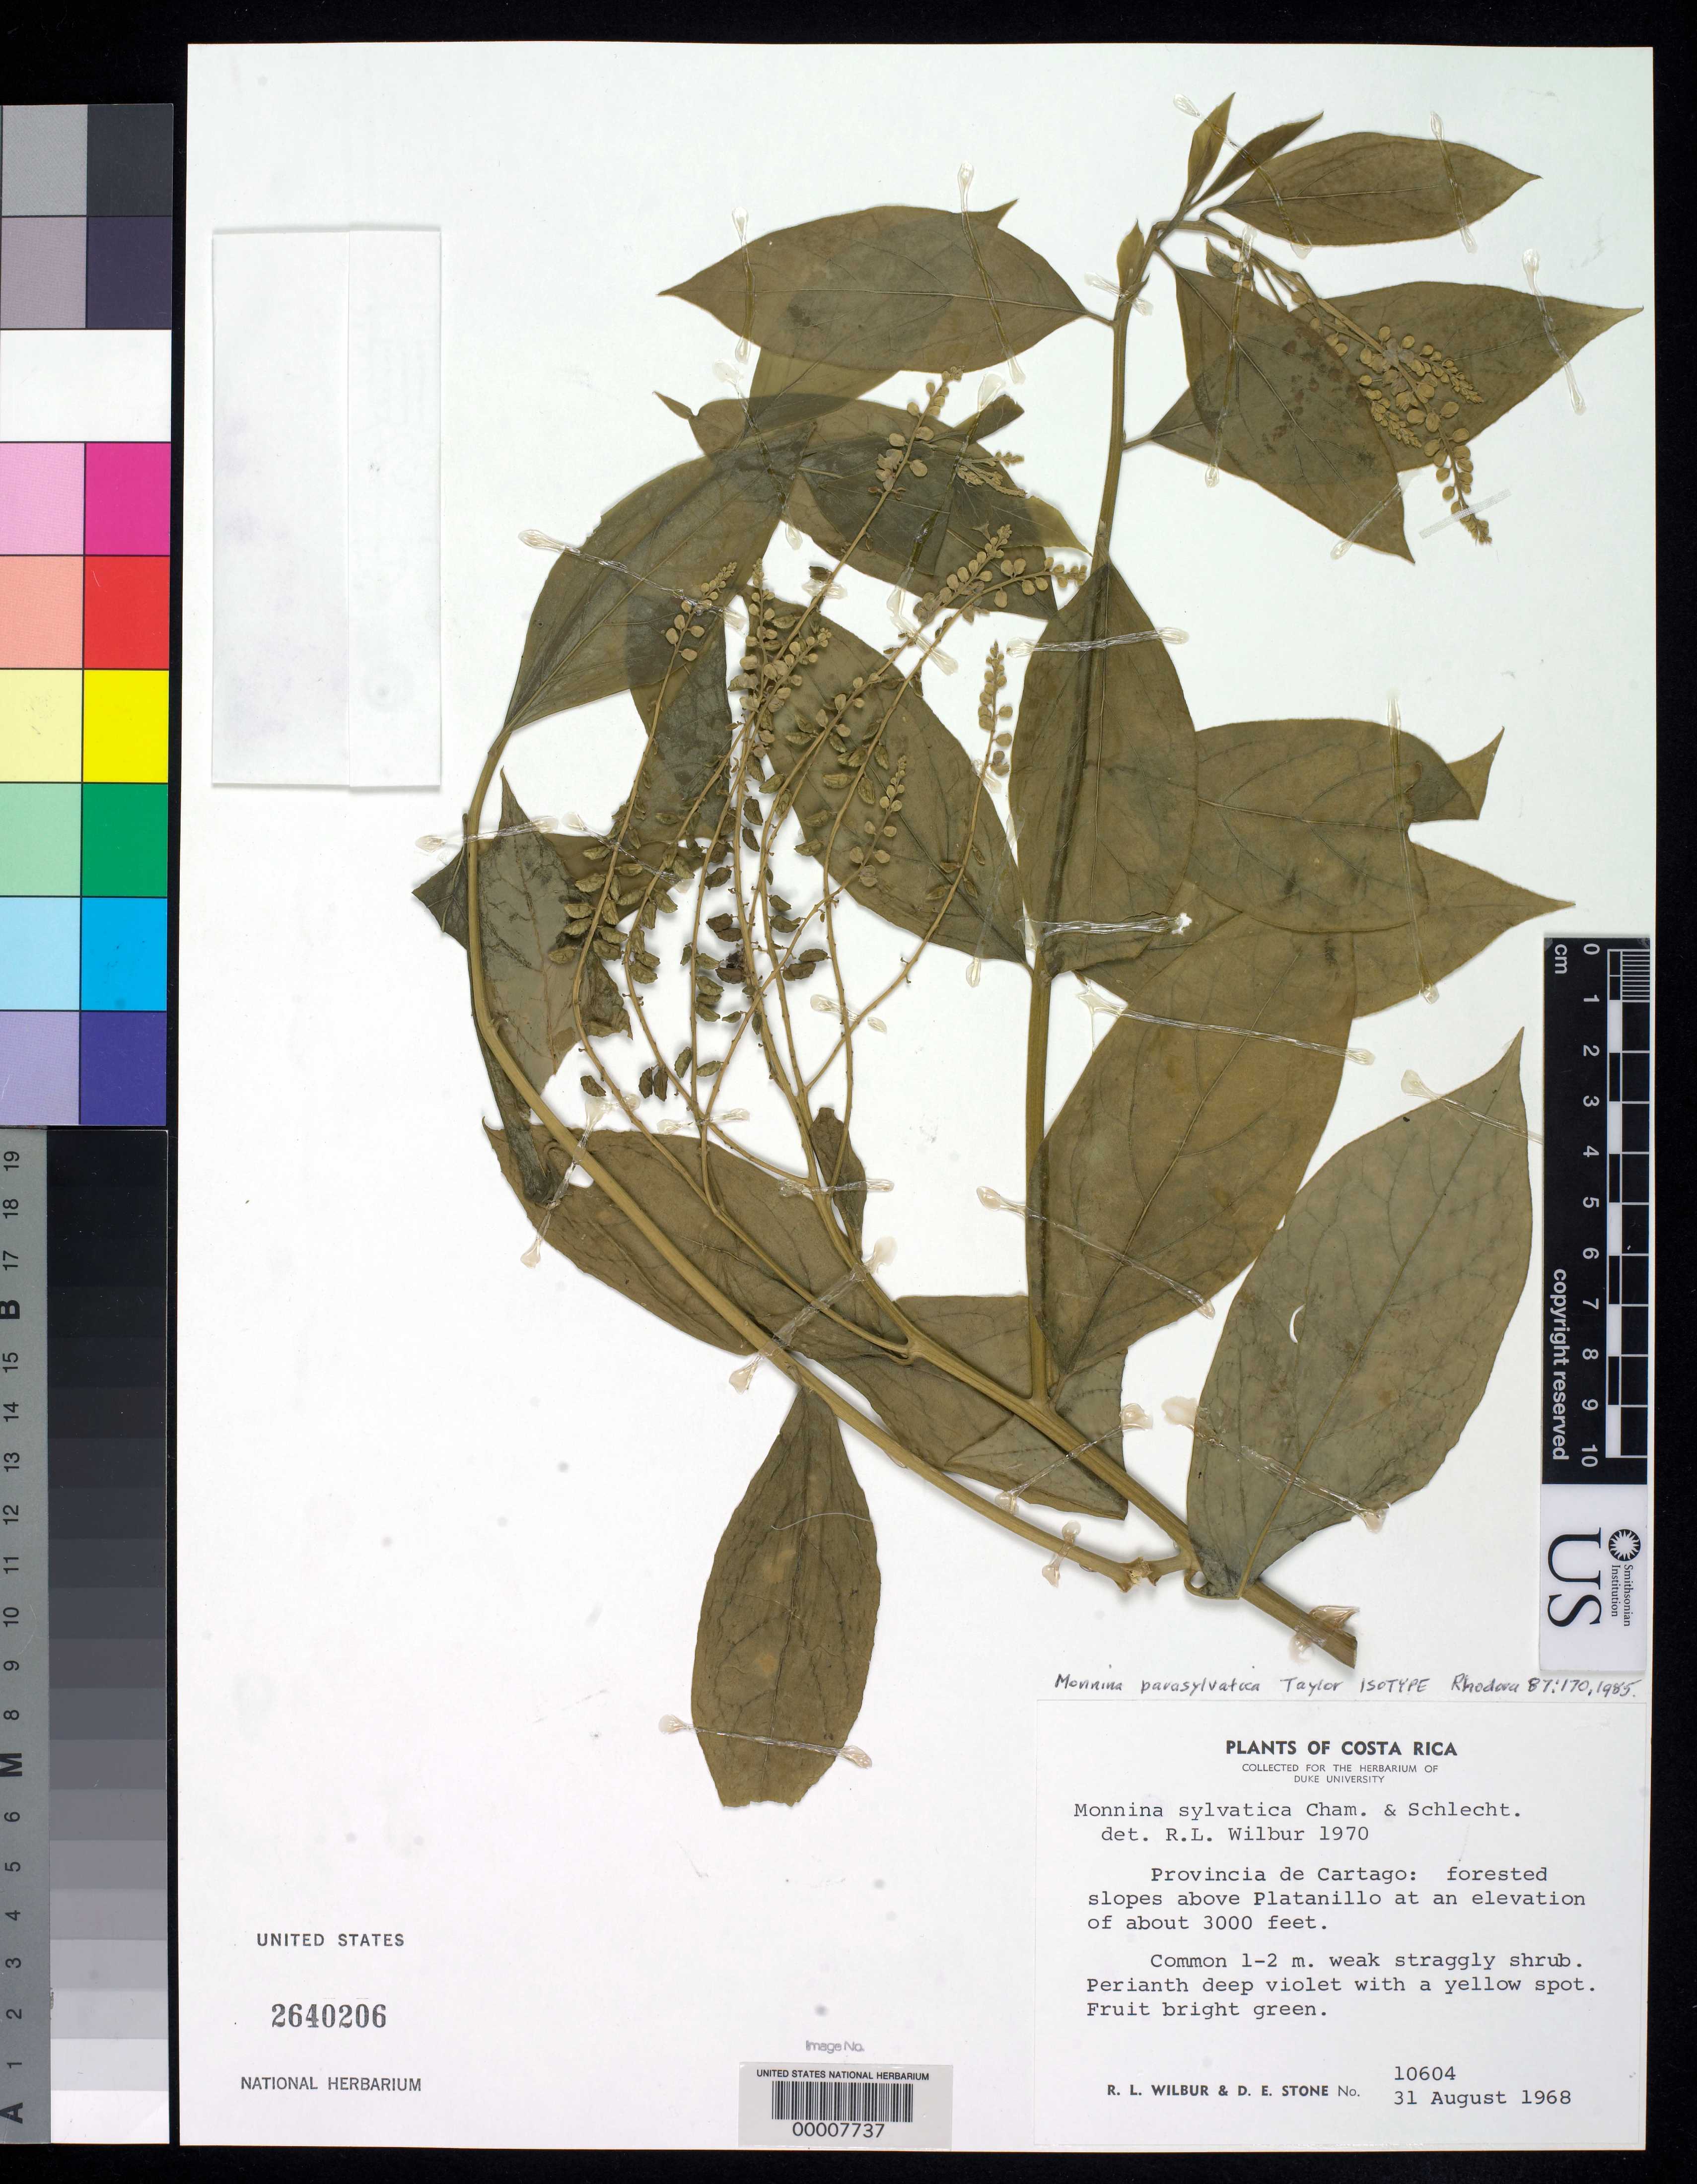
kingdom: Plantae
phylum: Tracheophyta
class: Magnoliopsida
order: Fabales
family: Polygalaceae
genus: Monnina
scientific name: Monnina parasylvatica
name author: C.M. Taylor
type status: Isotype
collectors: R. L. Wilbur & D. E. Stone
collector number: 10604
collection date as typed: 31 Aug 1968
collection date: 1968-08-31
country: Costa Rica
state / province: Cartago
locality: Above Platanillo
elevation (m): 914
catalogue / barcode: US 2640206